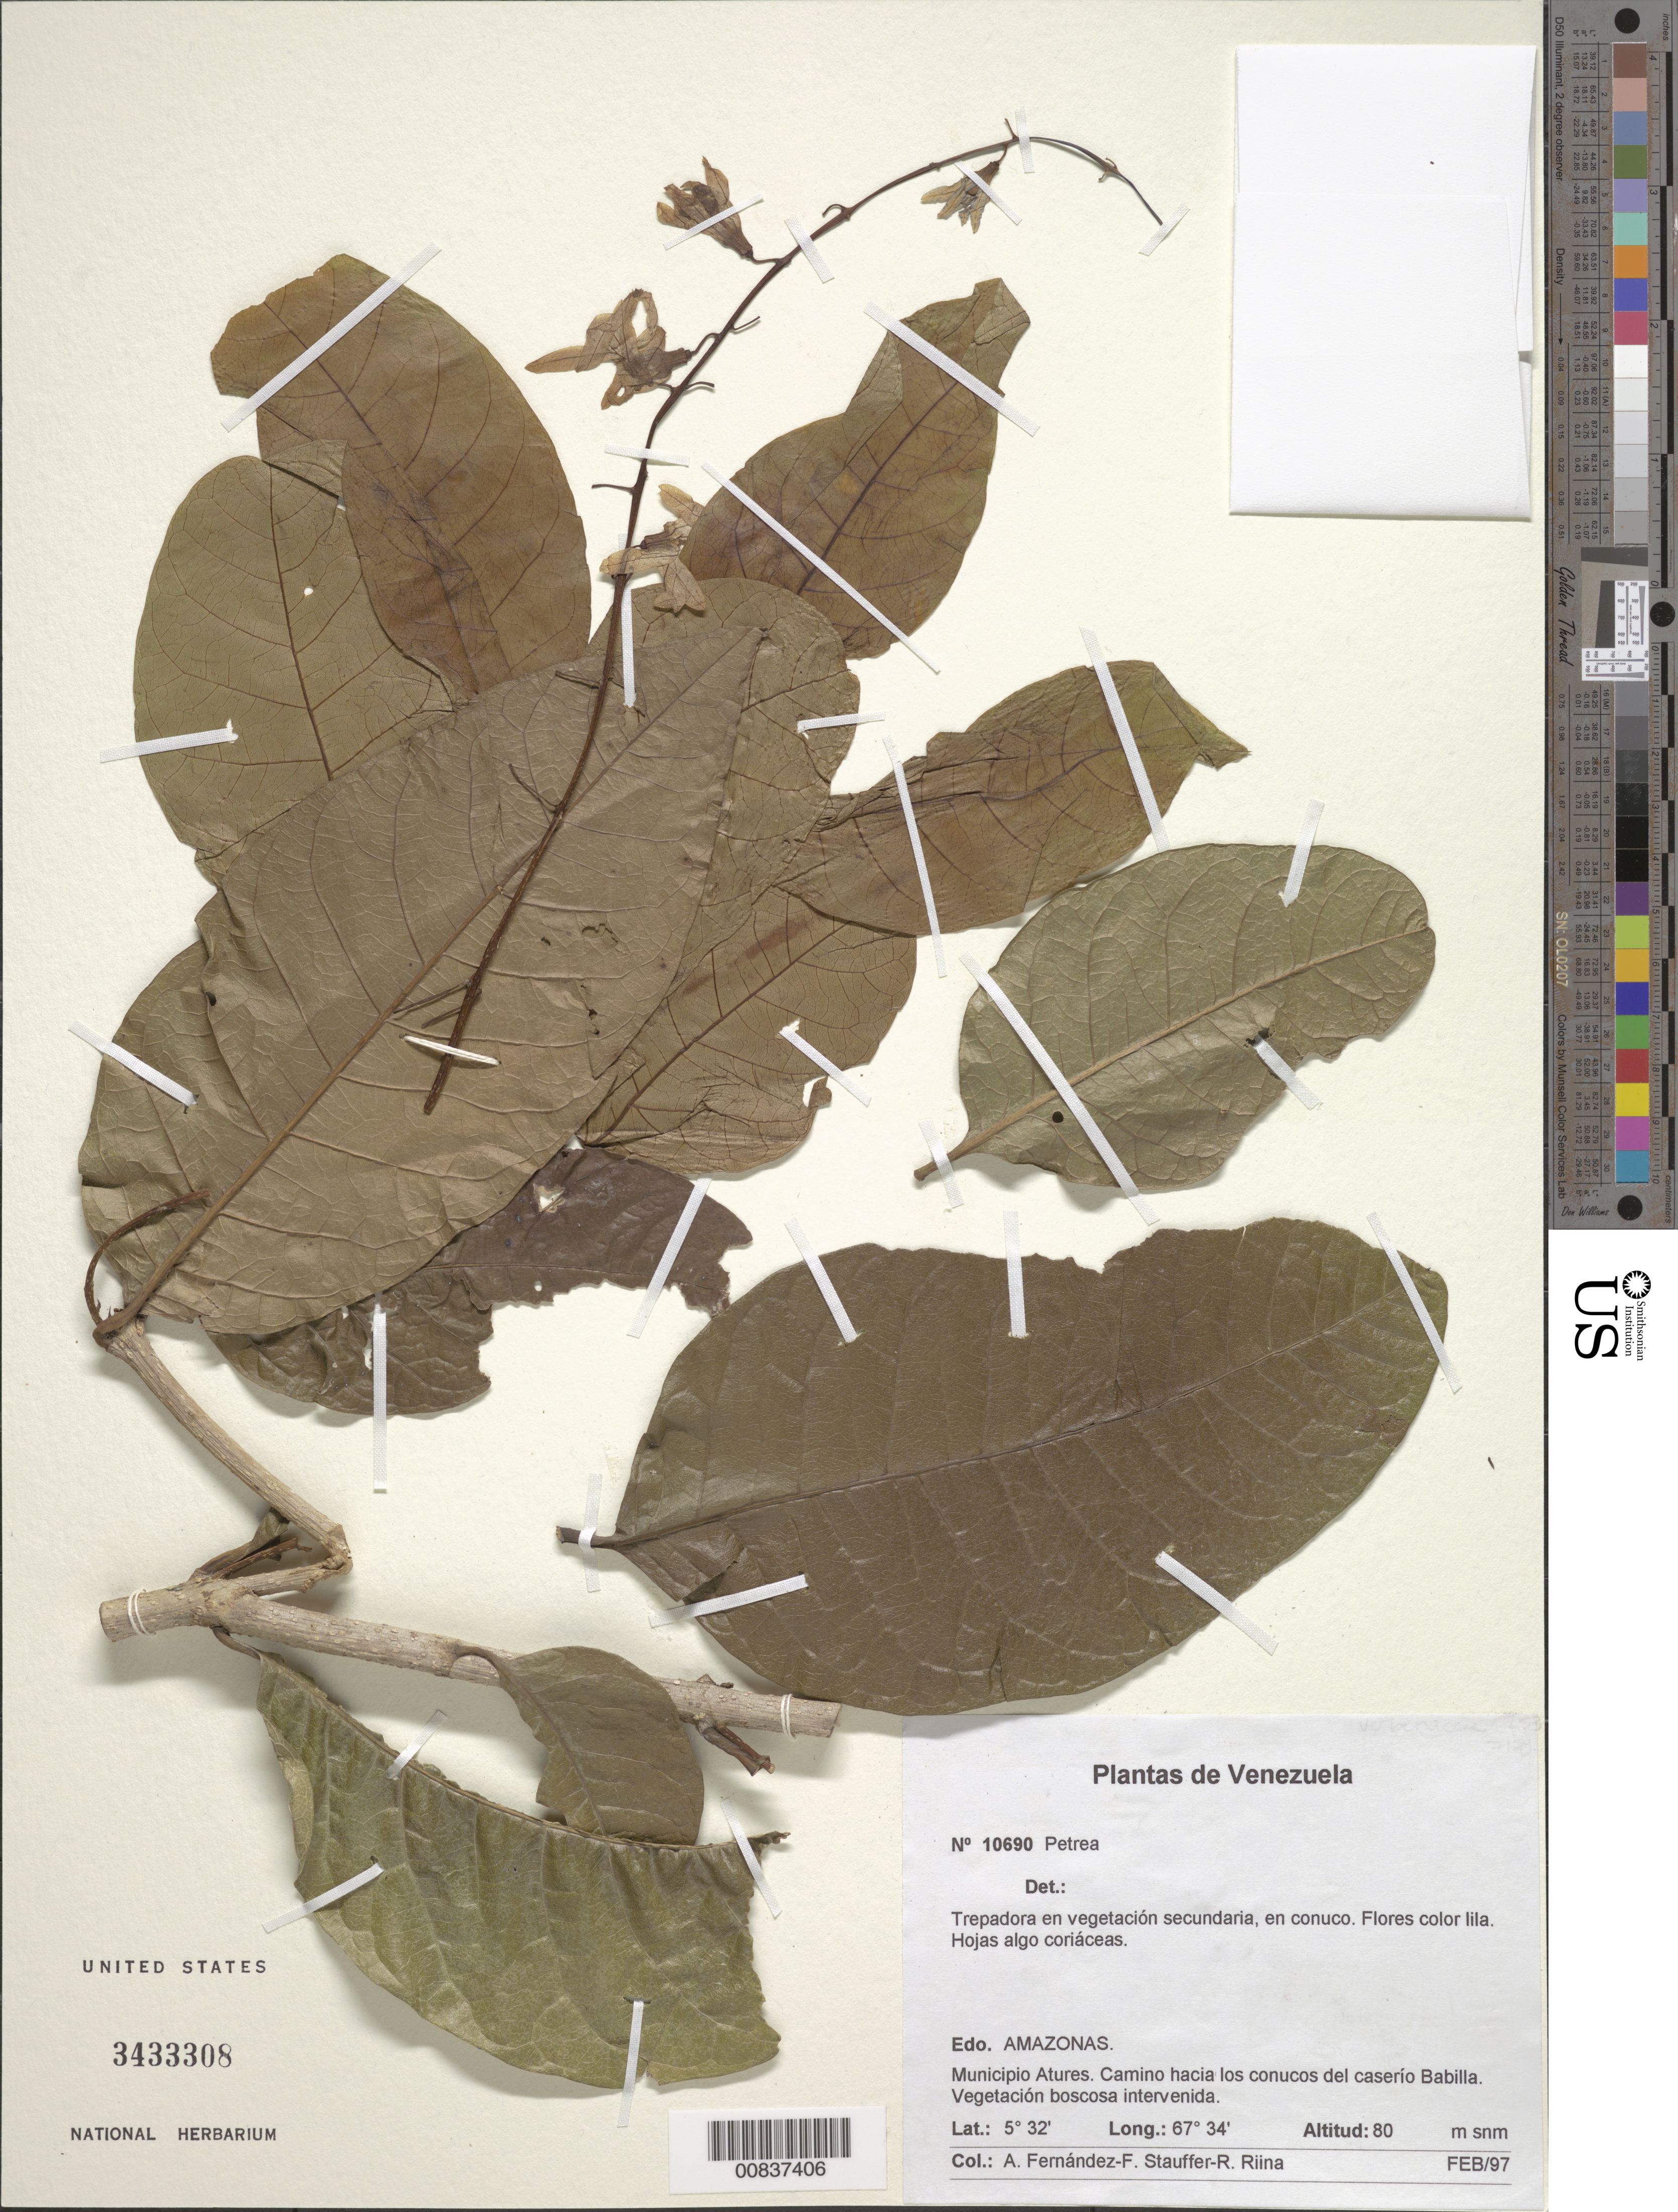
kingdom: Plantae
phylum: Tracheophyta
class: Magnoliopsida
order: Lamiales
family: Verbenaceae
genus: Petrea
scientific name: Petrea sp.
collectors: A. Fernández, F. W. Stauffer & R. Riina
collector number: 10690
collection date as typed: Feb-97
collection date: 1997-02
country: Venezuela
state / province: Amazonas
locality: Mun. Atures, Río Babilla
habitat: Vegetación boscosa intervenida; en vegetación secundaria; camino hasta los conucos del case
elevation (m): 80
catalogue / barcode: US 3433308